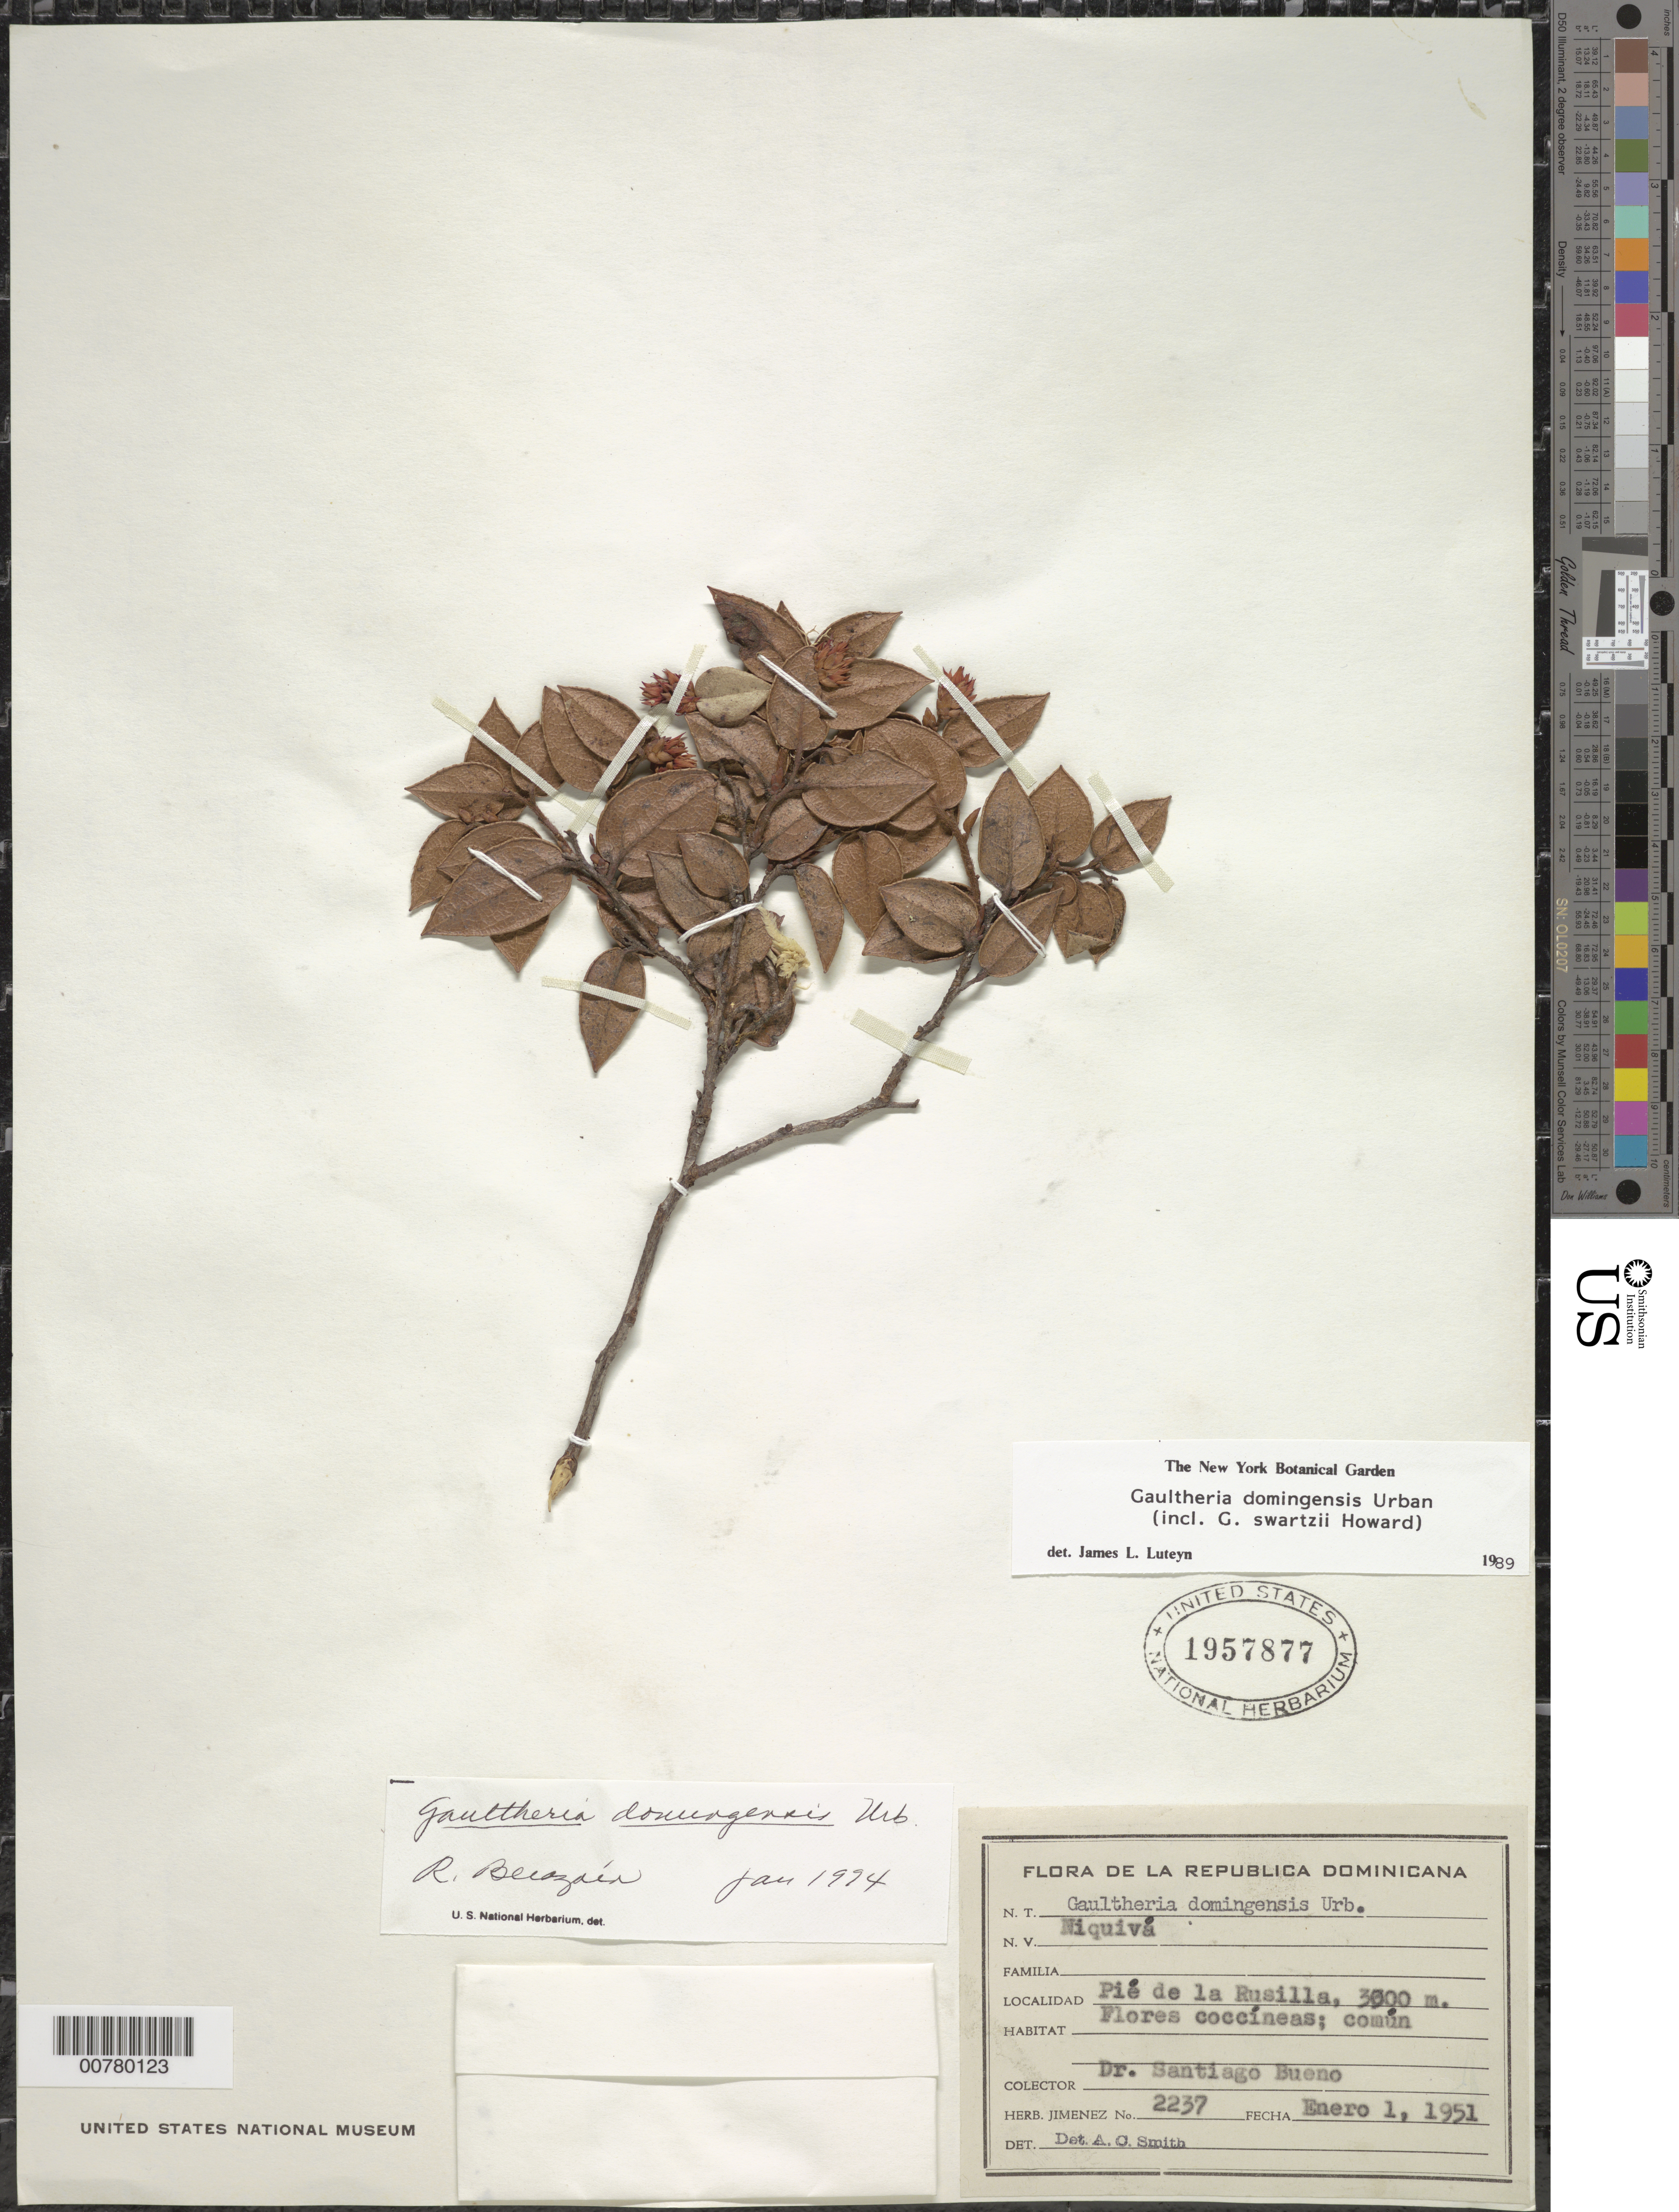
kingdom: Plantae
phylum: Tracheophyta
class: Magnoliopsida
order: Ericales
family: Ericaceae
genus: Gaultheria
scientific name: Gaultheria domingensis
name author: Urb.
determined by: Berozain, R.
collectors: S. Bueno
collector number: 2237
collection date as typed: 01 Jan 1951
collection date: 1951-01-01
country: Dominican Republic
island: Hispaniola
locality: Foot of La Rusilla.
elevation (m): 3000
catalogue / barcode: US 1957877